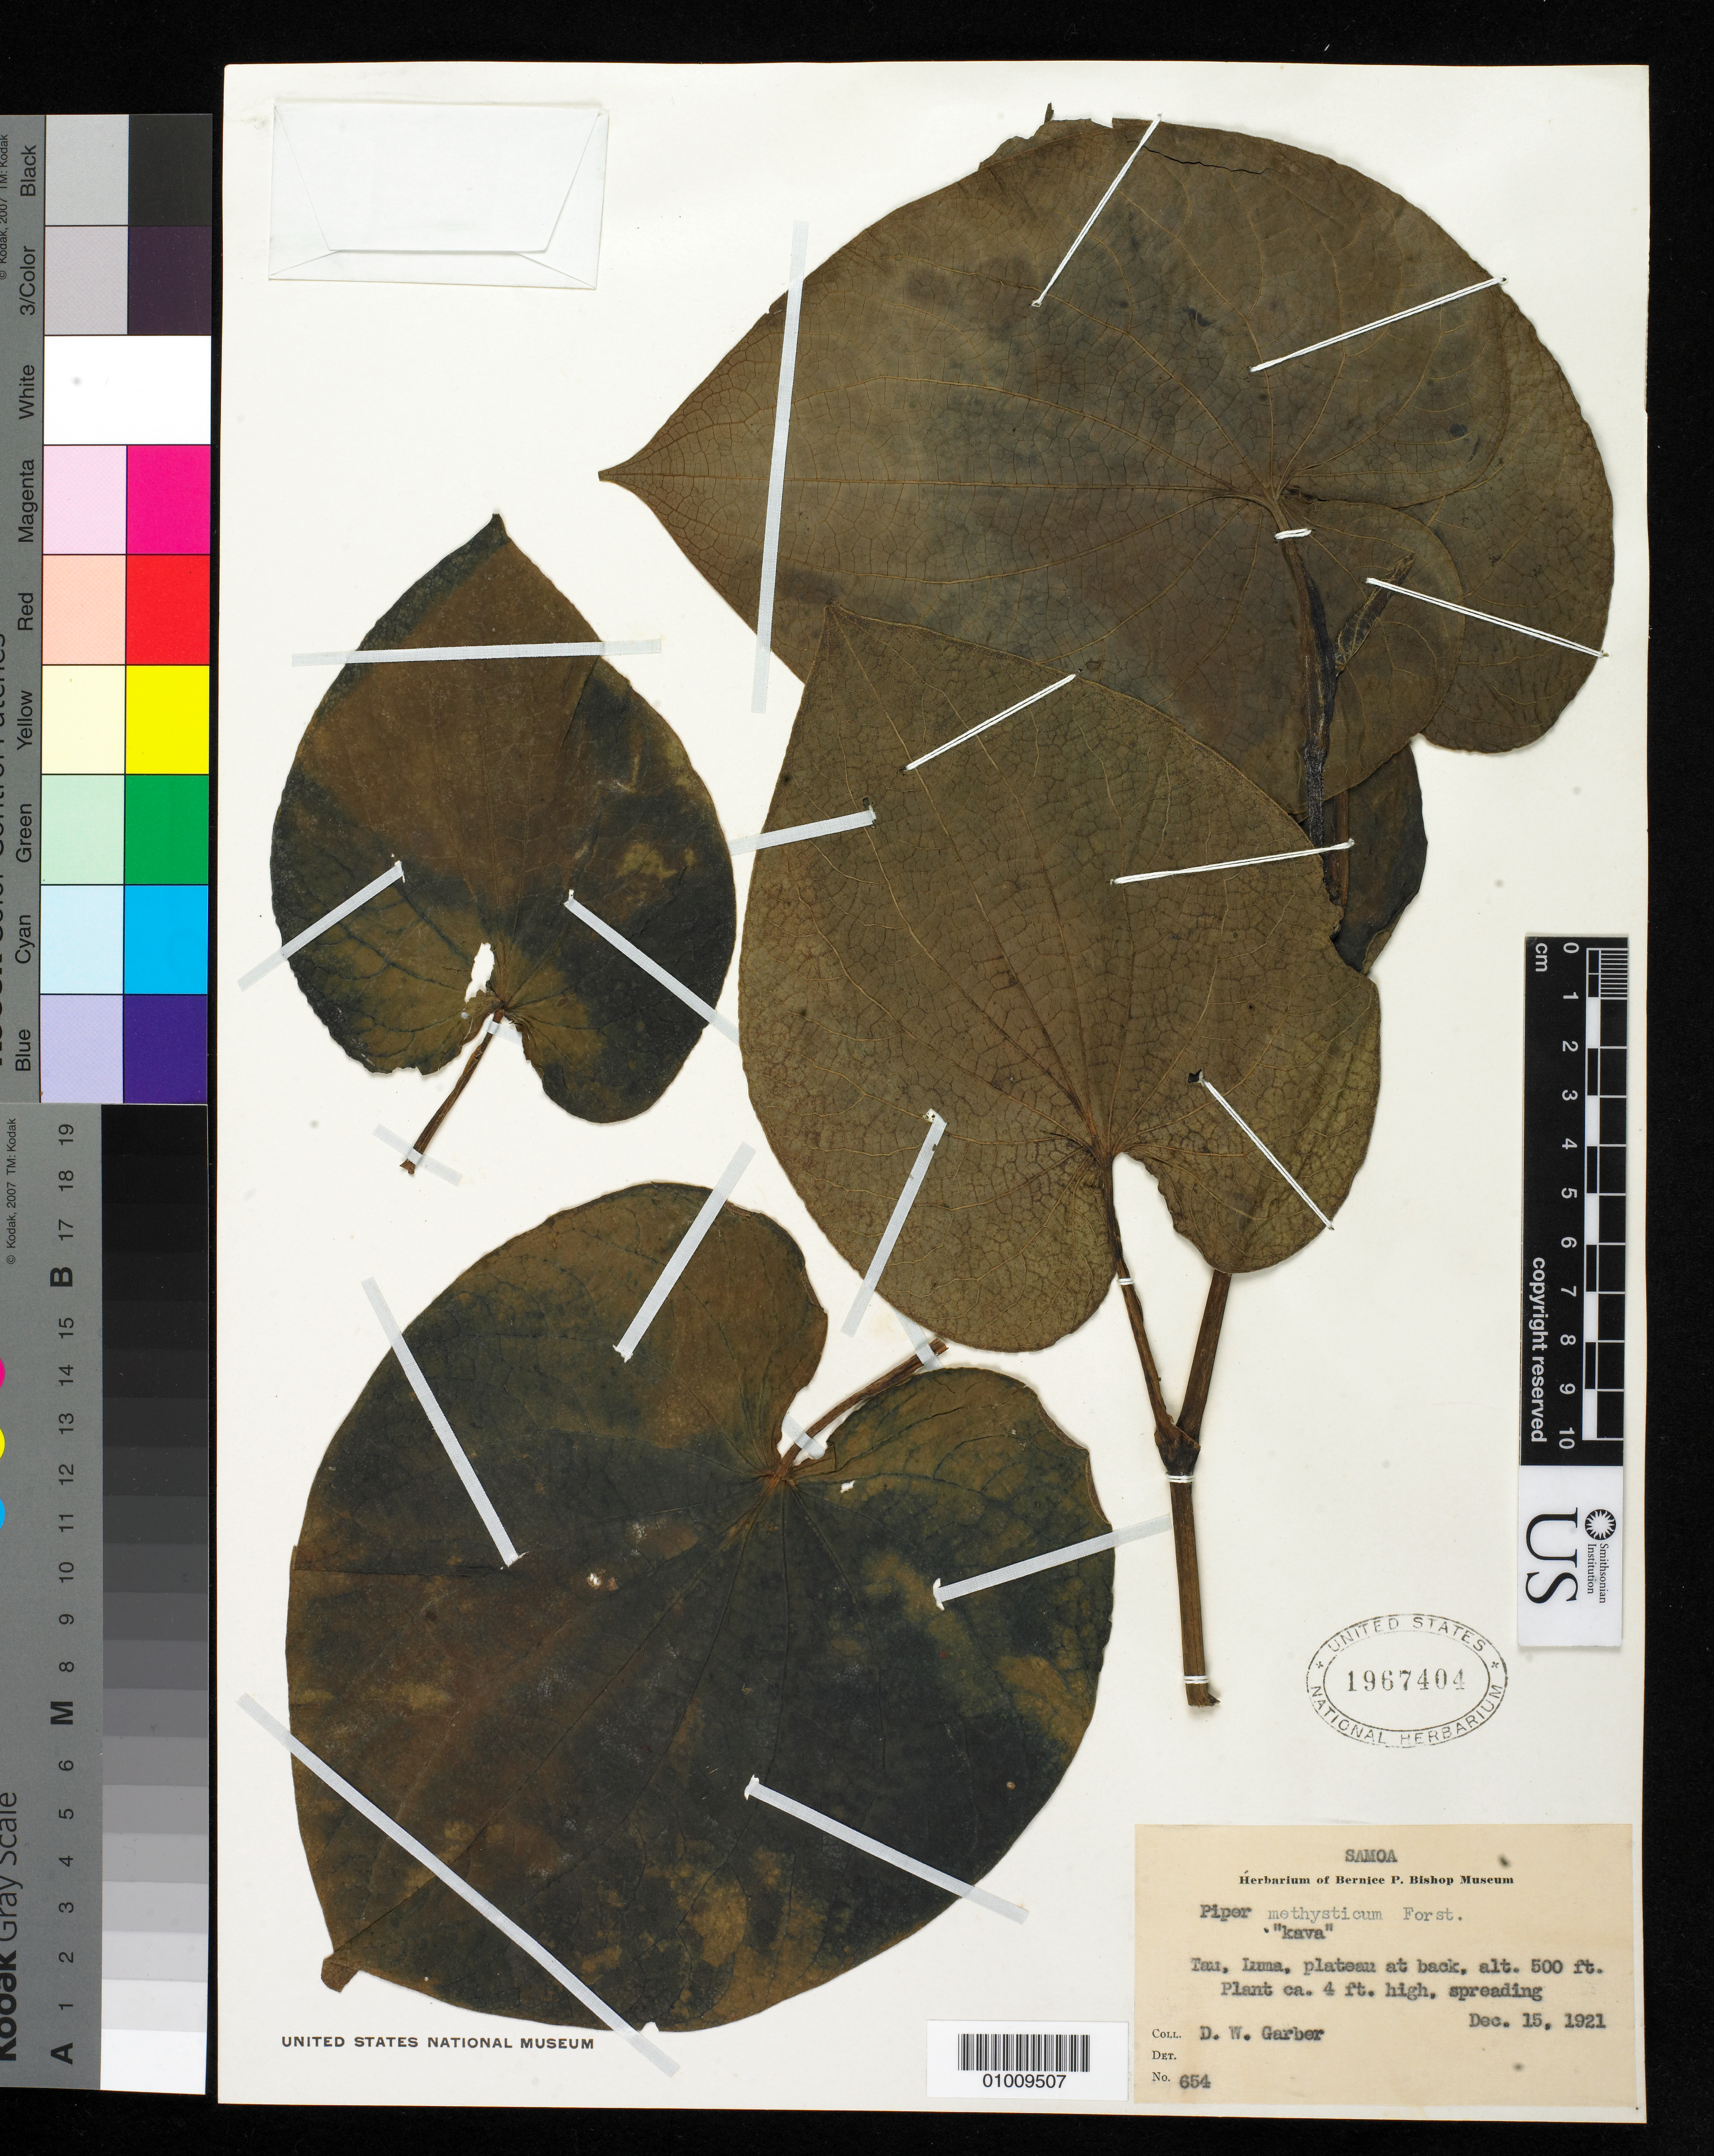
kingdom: Plantae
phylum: Tracheophyta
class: Magnoliopsida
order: Piperales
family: Piperaceae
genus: Piper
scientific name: Piper methysticum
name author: J.R. Forst. & G. Forst.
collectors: D. W. Garber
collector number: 654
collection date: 1921-12-15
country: American Samoa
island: Ta'u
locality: Luma, Tau, Samoa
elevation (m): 152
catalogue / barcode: US 1967404